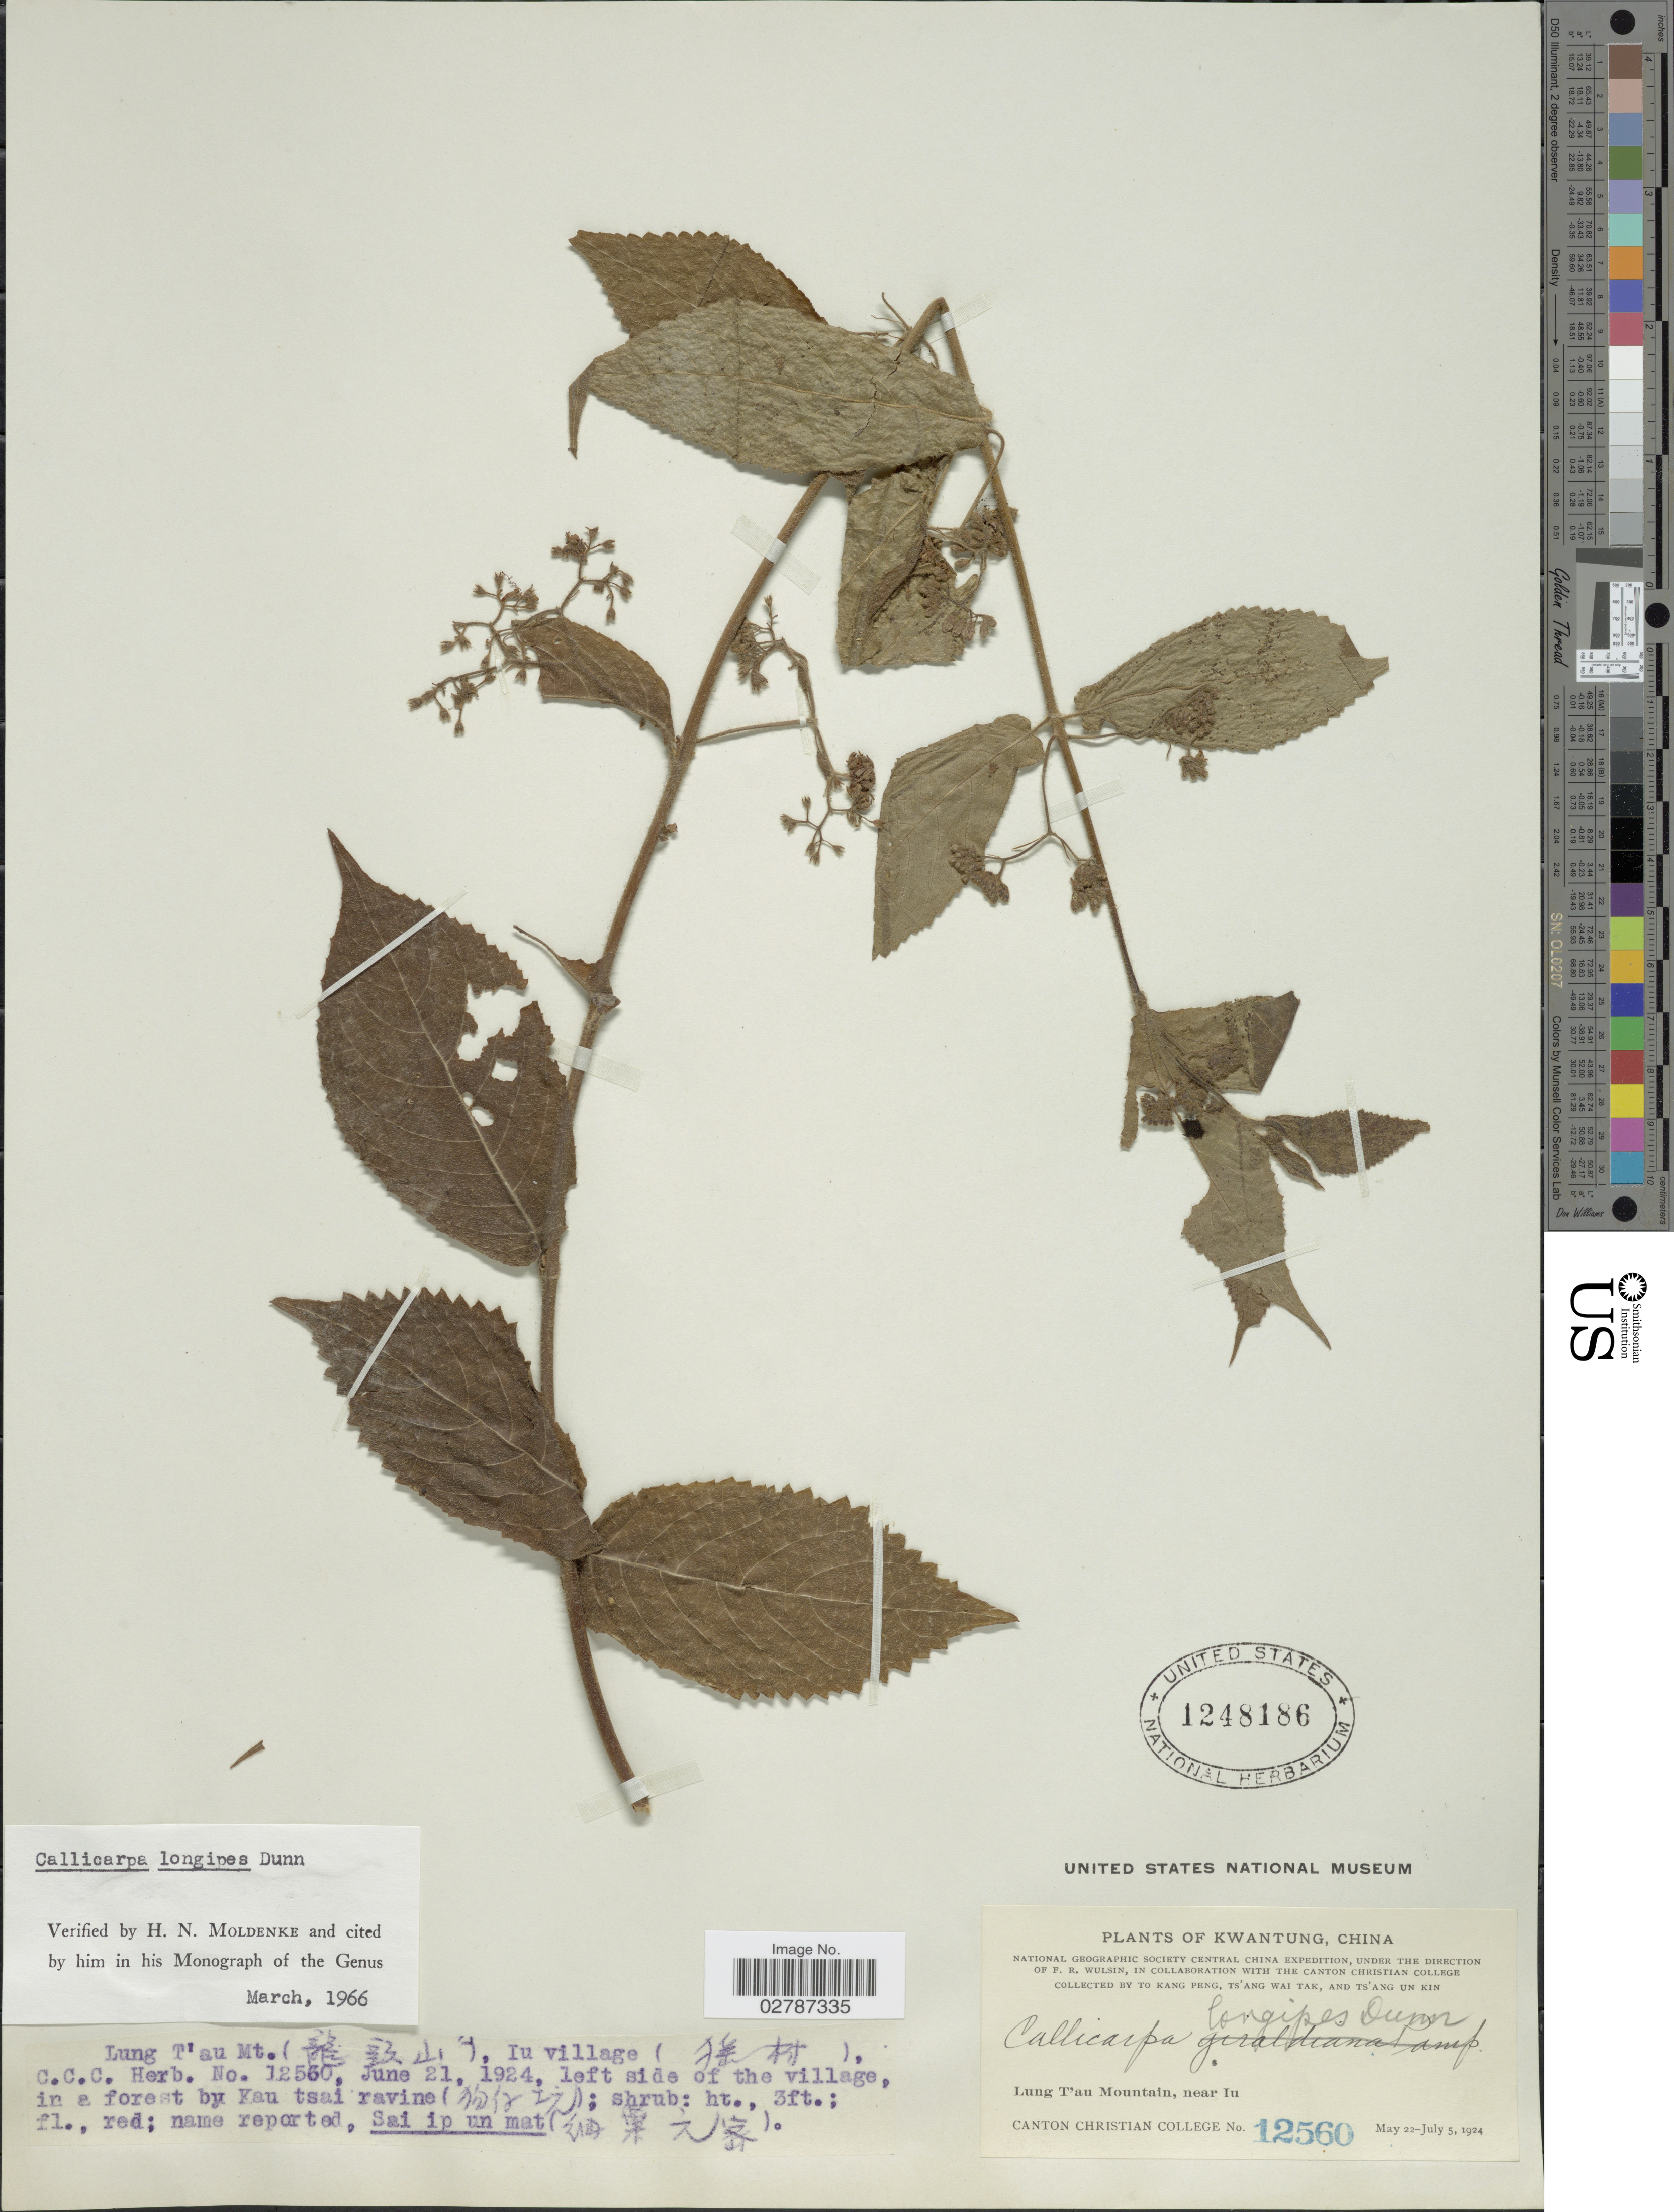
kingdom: Plantae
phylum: Tracheophyta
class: Magnoliopsida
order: Lamiales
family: Lamiaceae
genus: Callicarpa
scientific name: Callicarpa longipes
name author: Dunn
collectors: Canton Christian College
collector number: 12560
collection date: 1924-06-21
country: China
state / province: Guangdong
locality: Kwangtung. Lung T'au Mountain, near Iu village.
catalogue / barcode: US 1248186